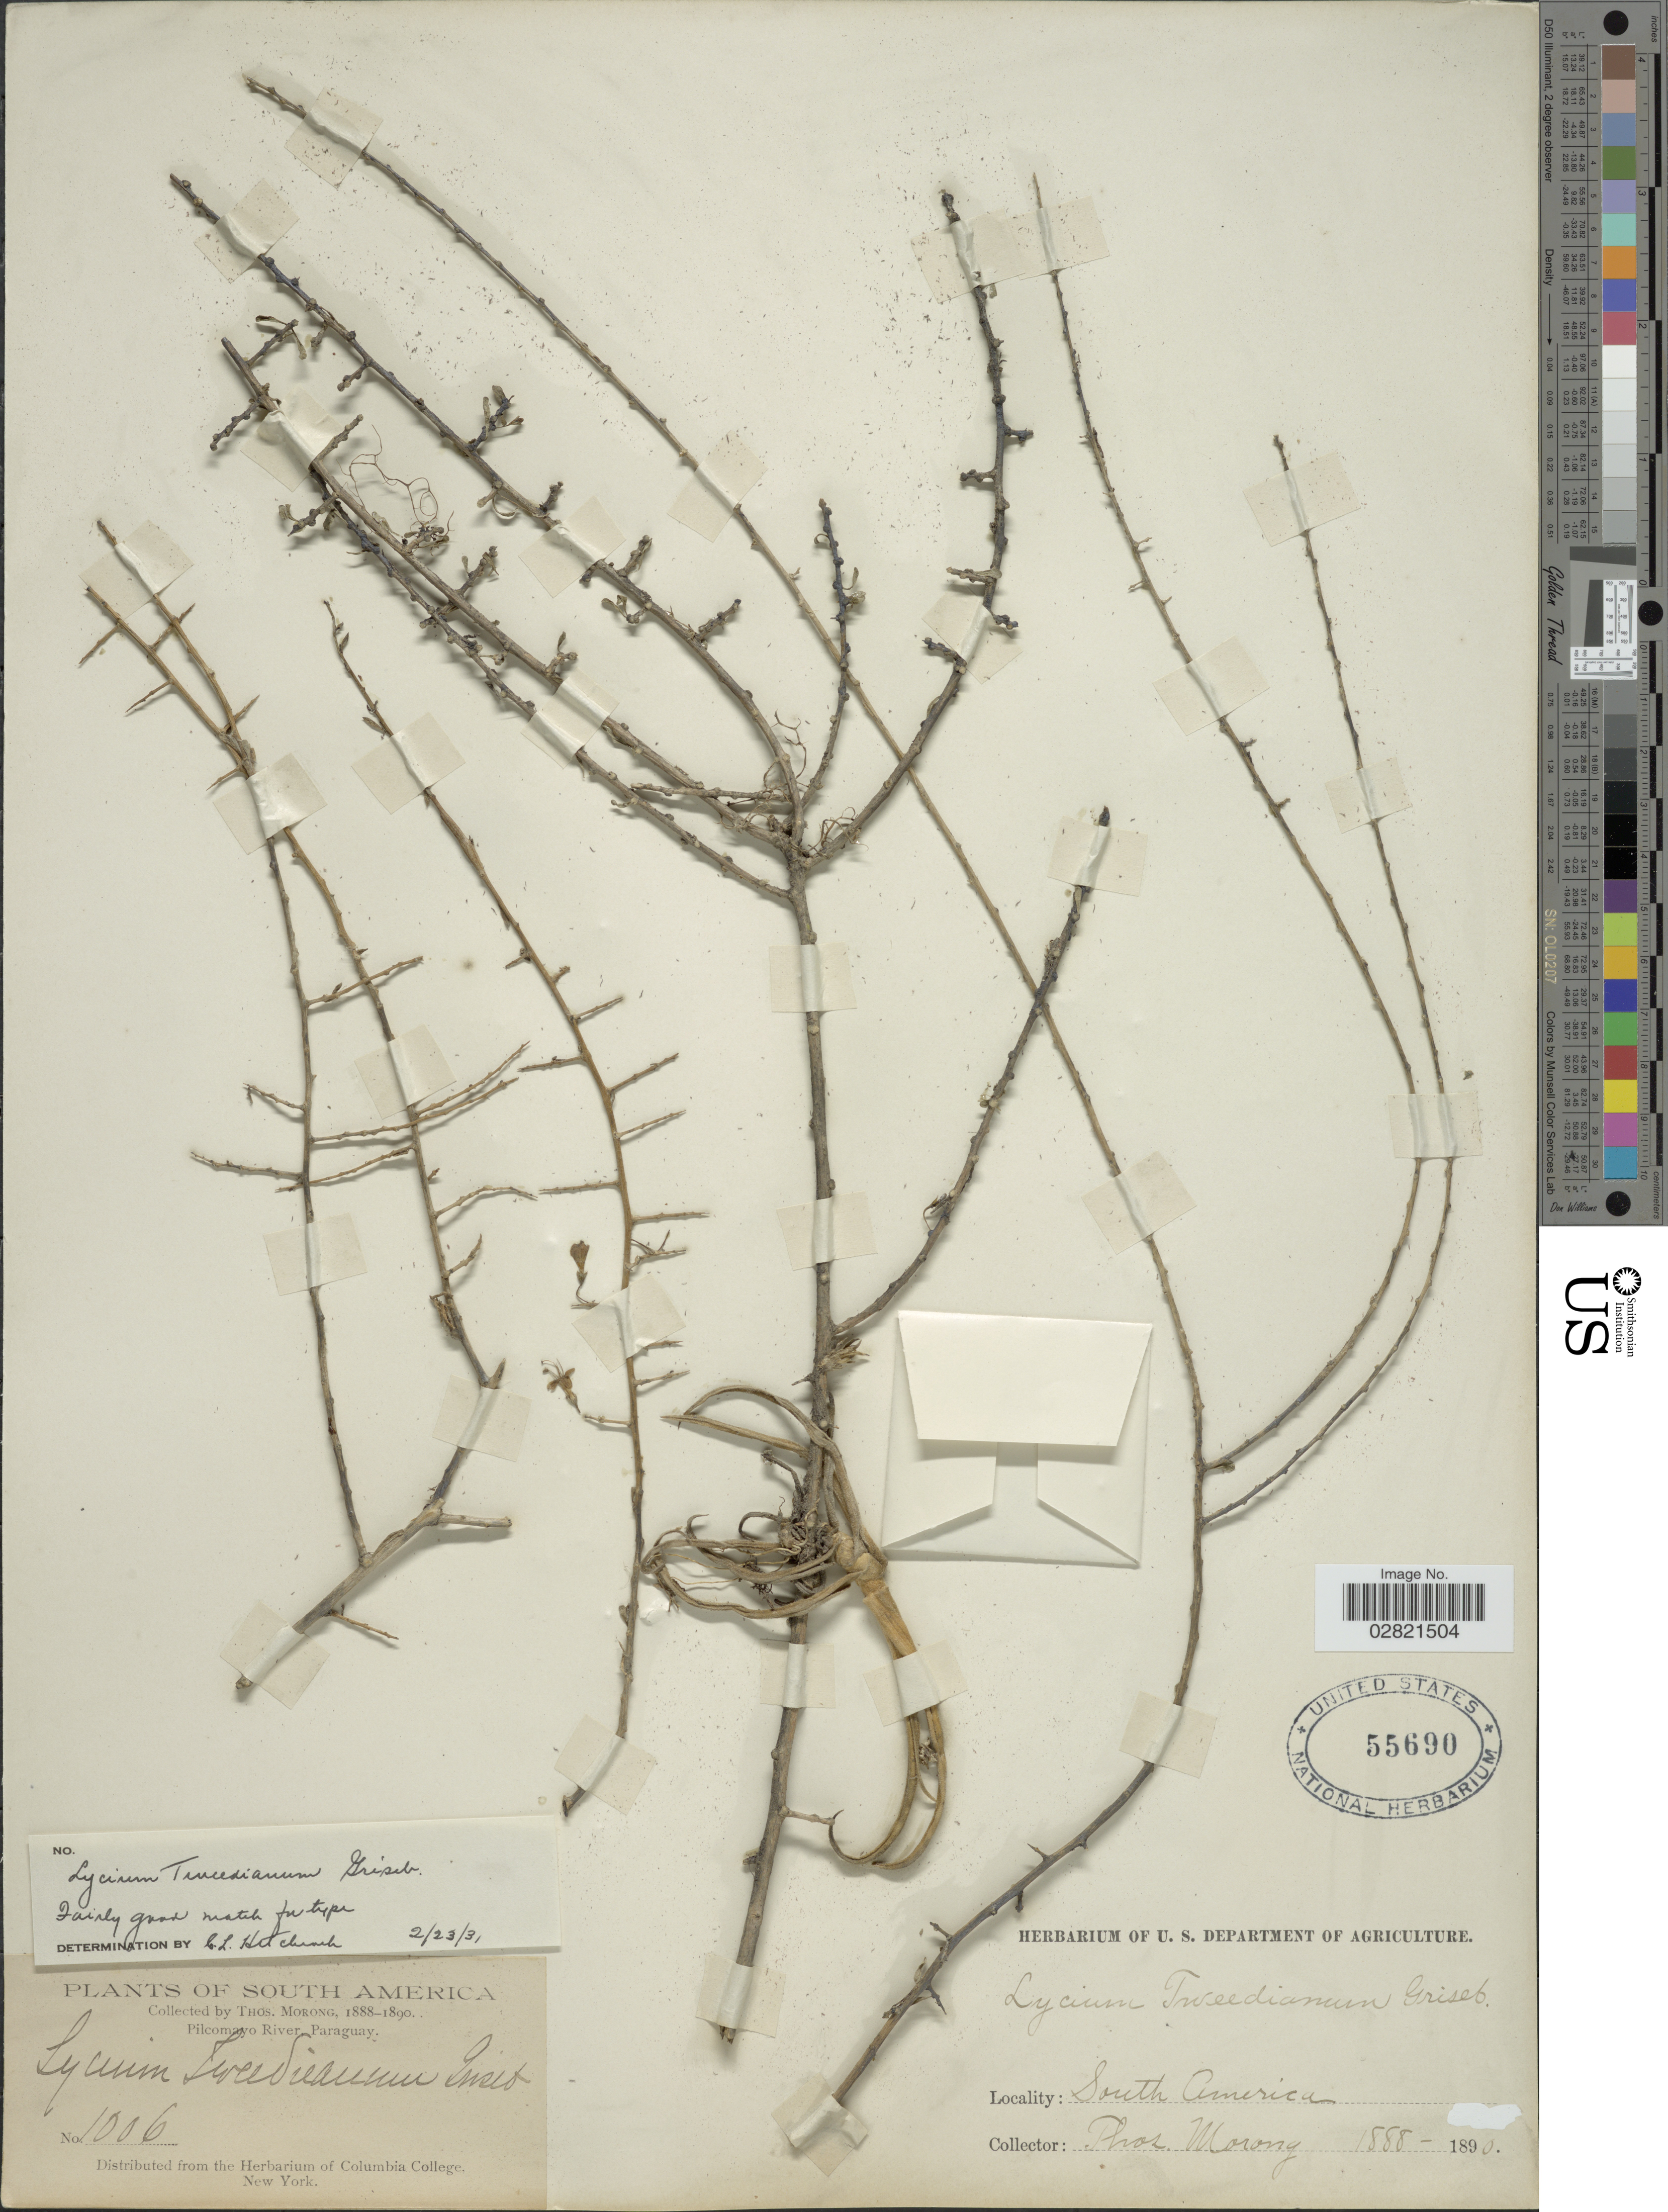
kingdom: Plantae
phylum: Tracheophyta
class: Magnoliopsida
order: Solanales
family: Solanaceae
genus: Lycium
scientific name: Lycium tweedianum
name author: Griseb.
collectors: ex herb. T. Morong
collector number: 1006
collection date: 1888/1890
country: Paraguay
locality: Pilcomayo River.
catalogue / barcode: US 55690